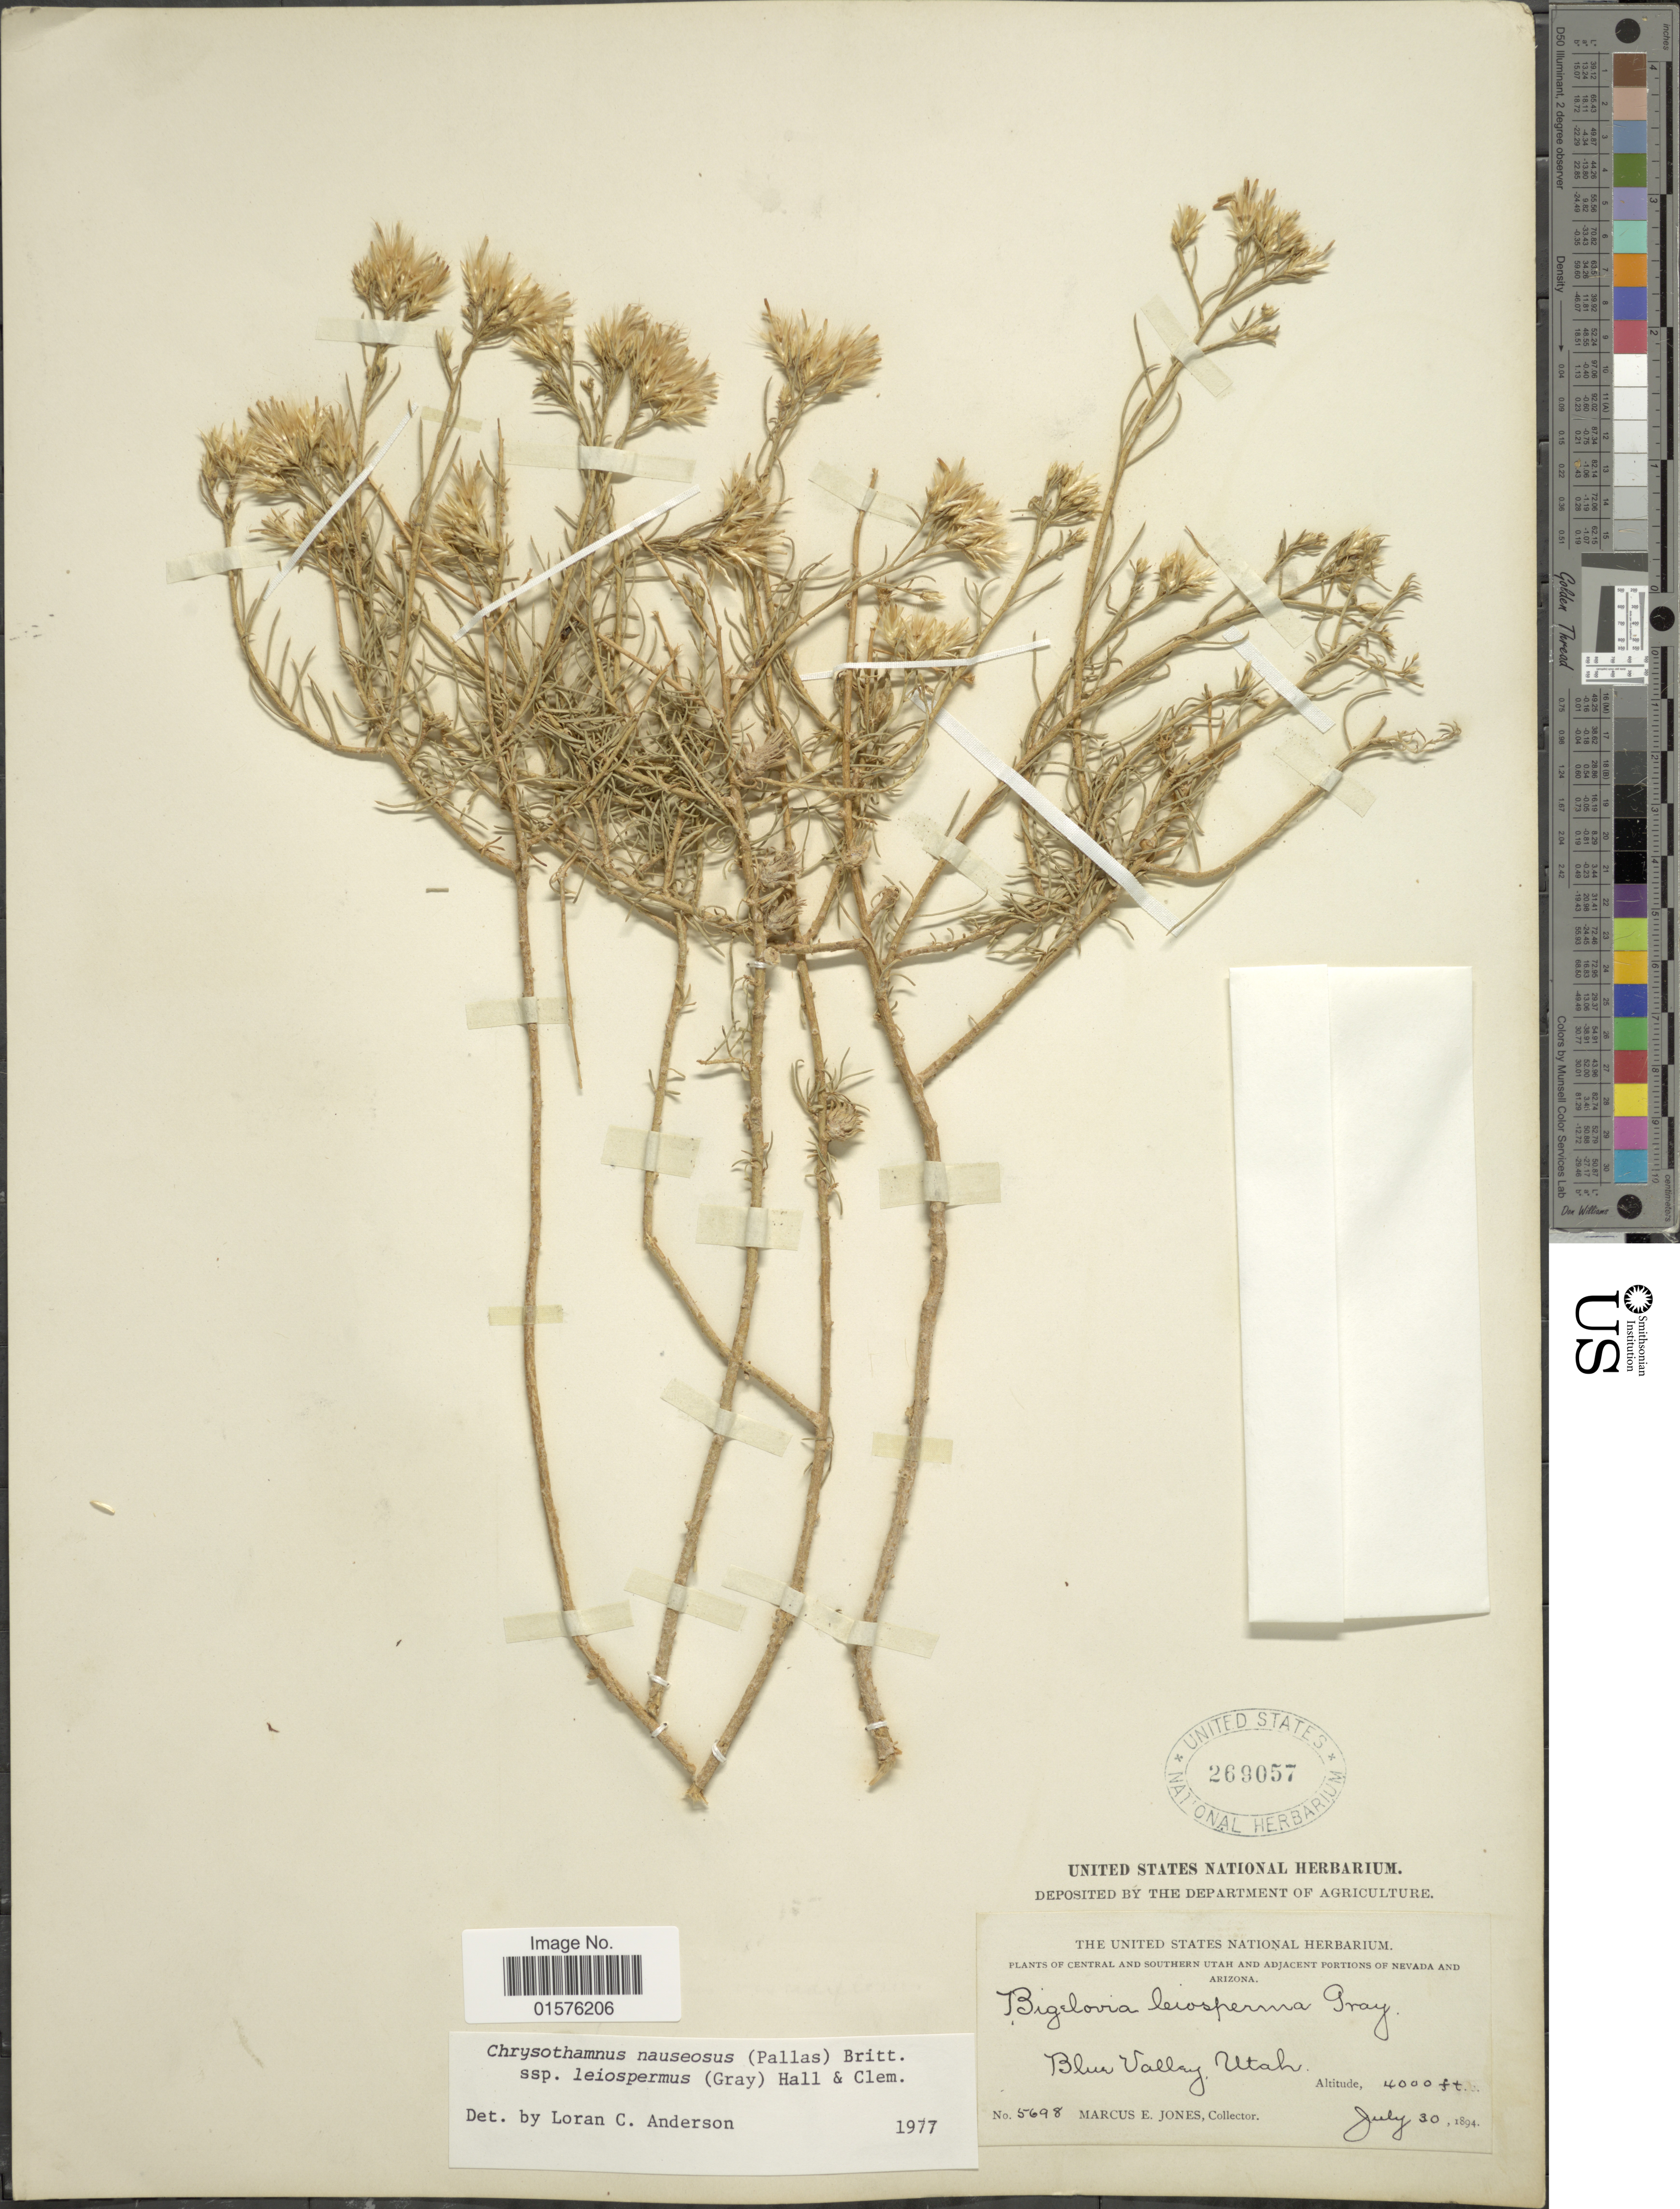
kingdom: Plantae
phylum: Tracheophyta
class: Magnoliopsida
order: Asterales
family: Asteraceae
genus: Ericameria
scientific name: Ericameria nauseosa var. leiosperma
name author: (A. Gray) G.L. Nesom & G.I. Baird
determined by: Urbatsch, Lowell E., Curator (LSU), Louisiana State University (UNITED STATES)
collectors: M. E. Jones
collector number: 5698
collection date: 1894-07-30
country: United States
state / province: Utah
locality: Central and southern Utah, Blue Valley, Utah.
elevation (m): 1219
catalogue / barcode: US 269057